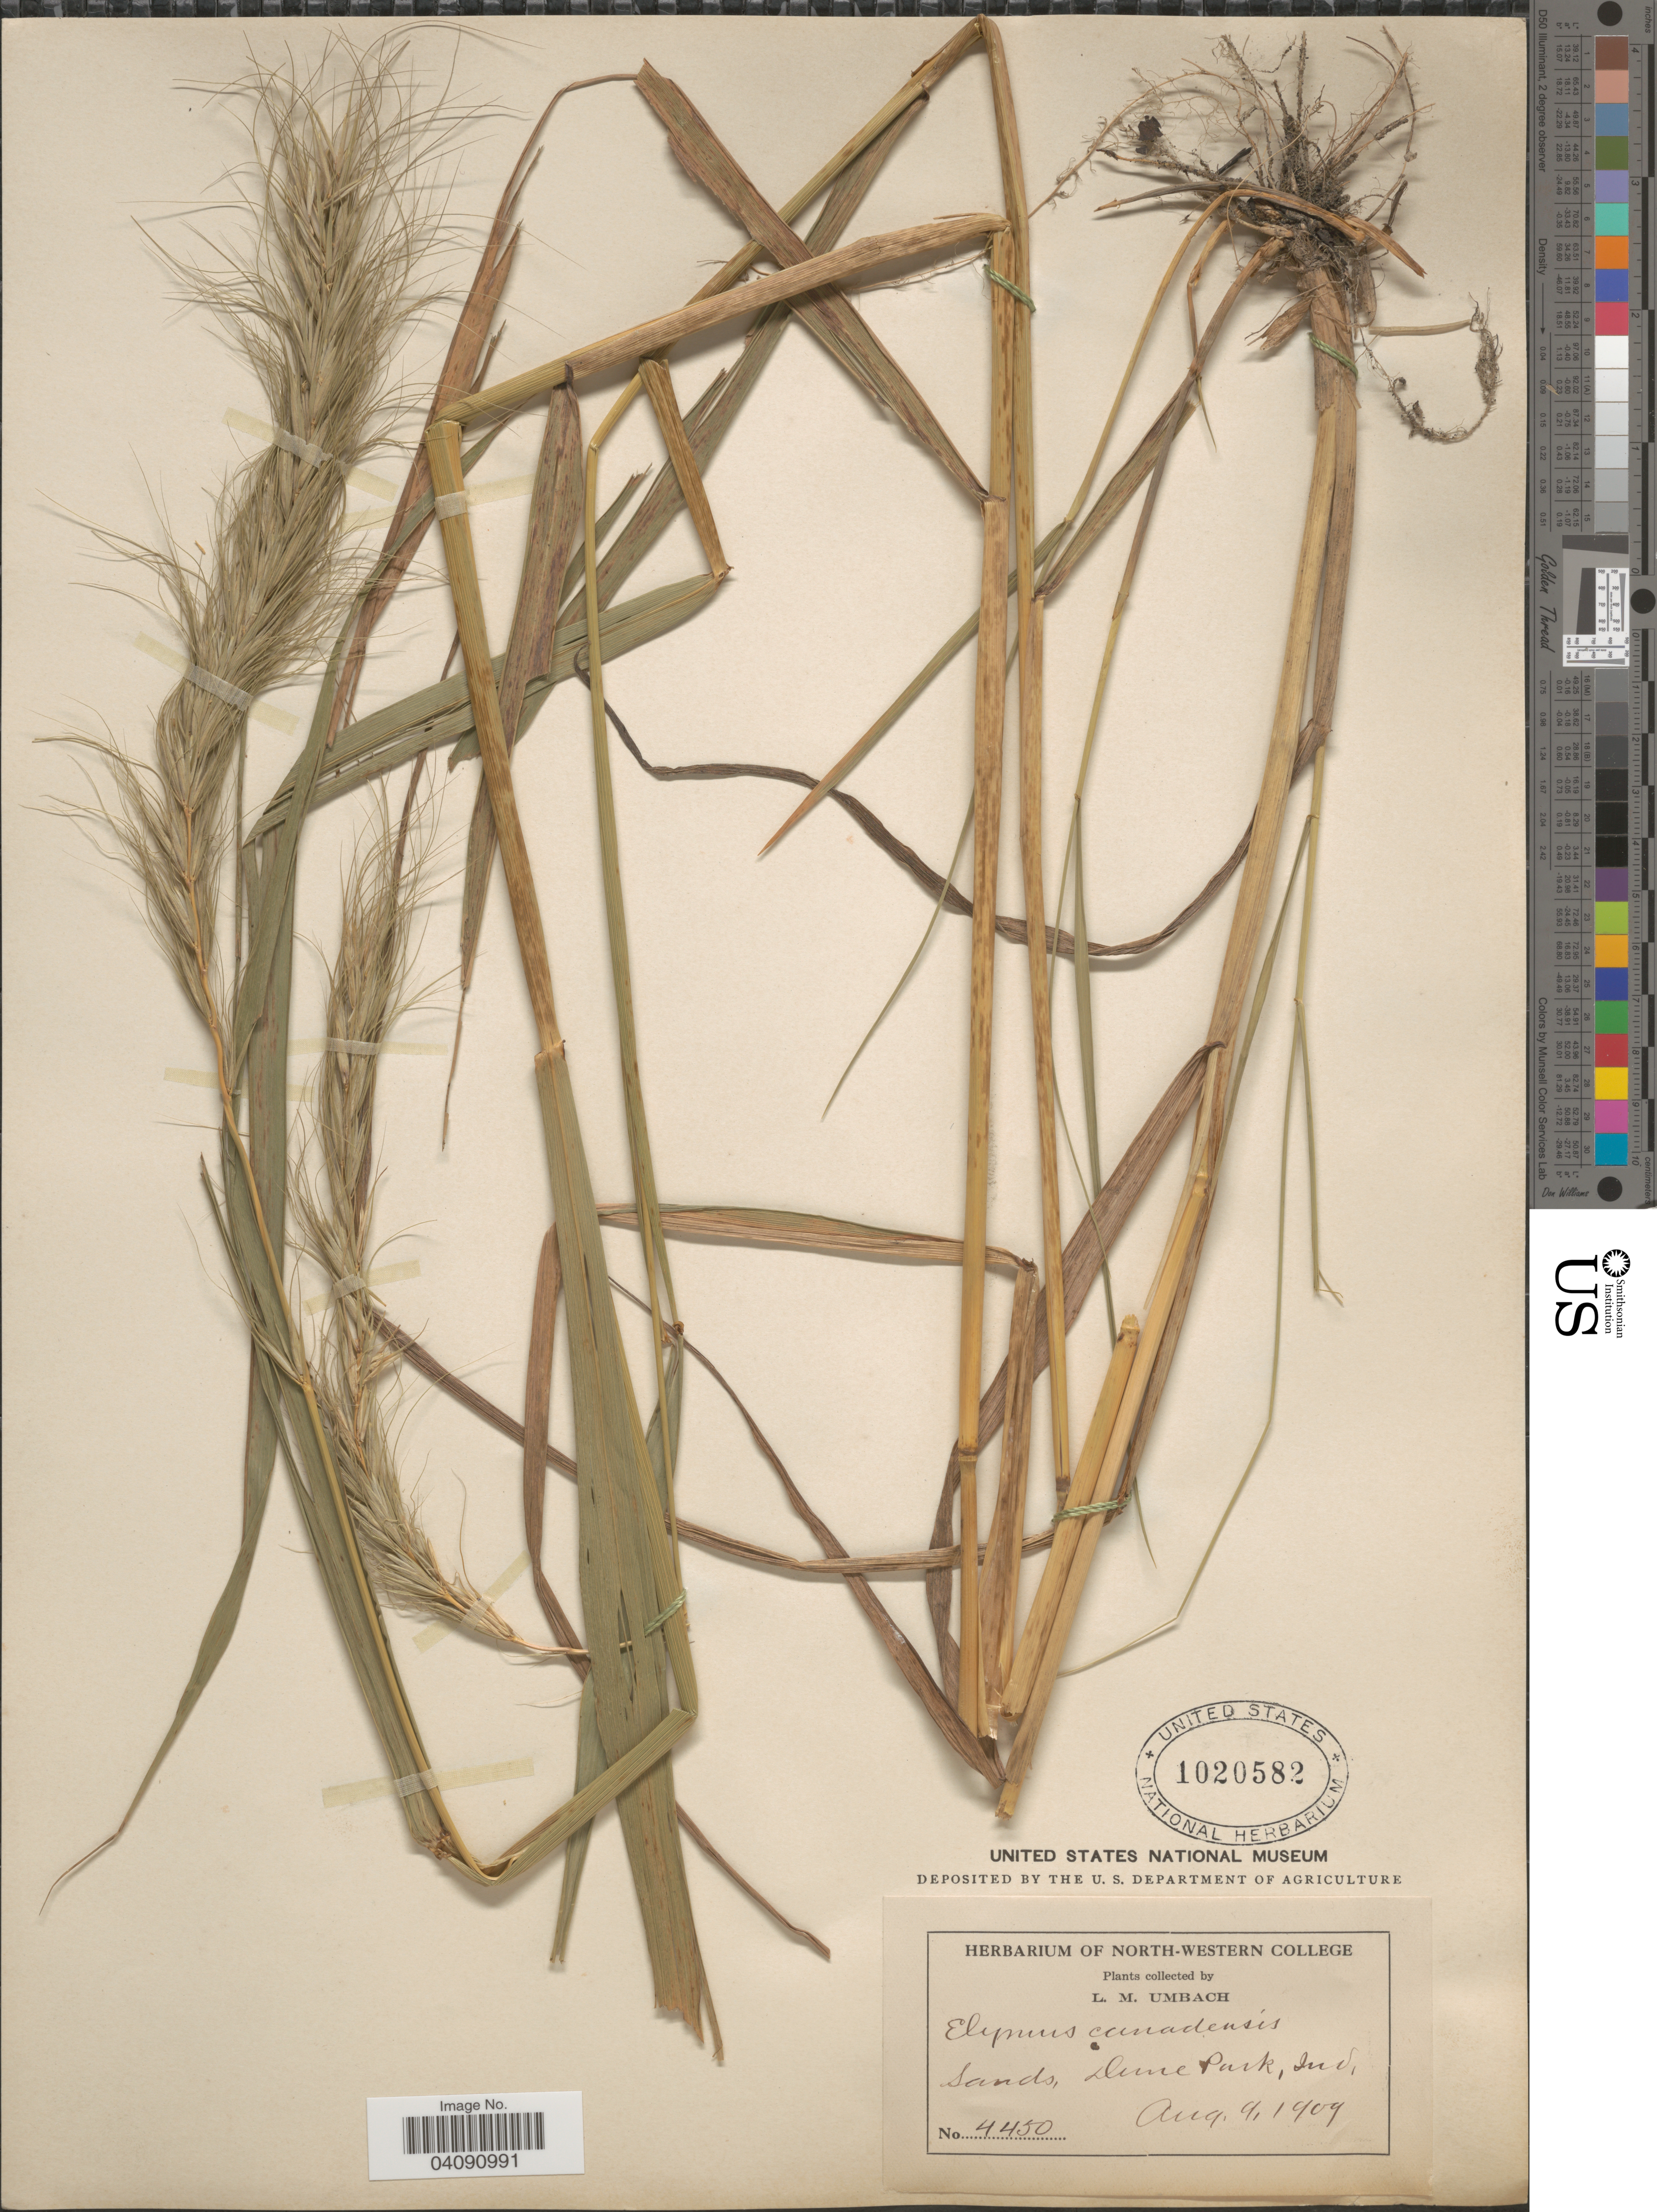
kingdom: Plantae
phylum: Tracheophyta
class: Liliopsida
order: Poales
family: Poaceae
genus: Elymus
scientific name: Elymus canadensis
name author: L.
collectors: L. M. Umbach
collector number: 4450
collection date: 1909-08-09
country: United States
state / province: Indiana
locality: Sands, Dune Park.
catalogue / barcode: US 1020582